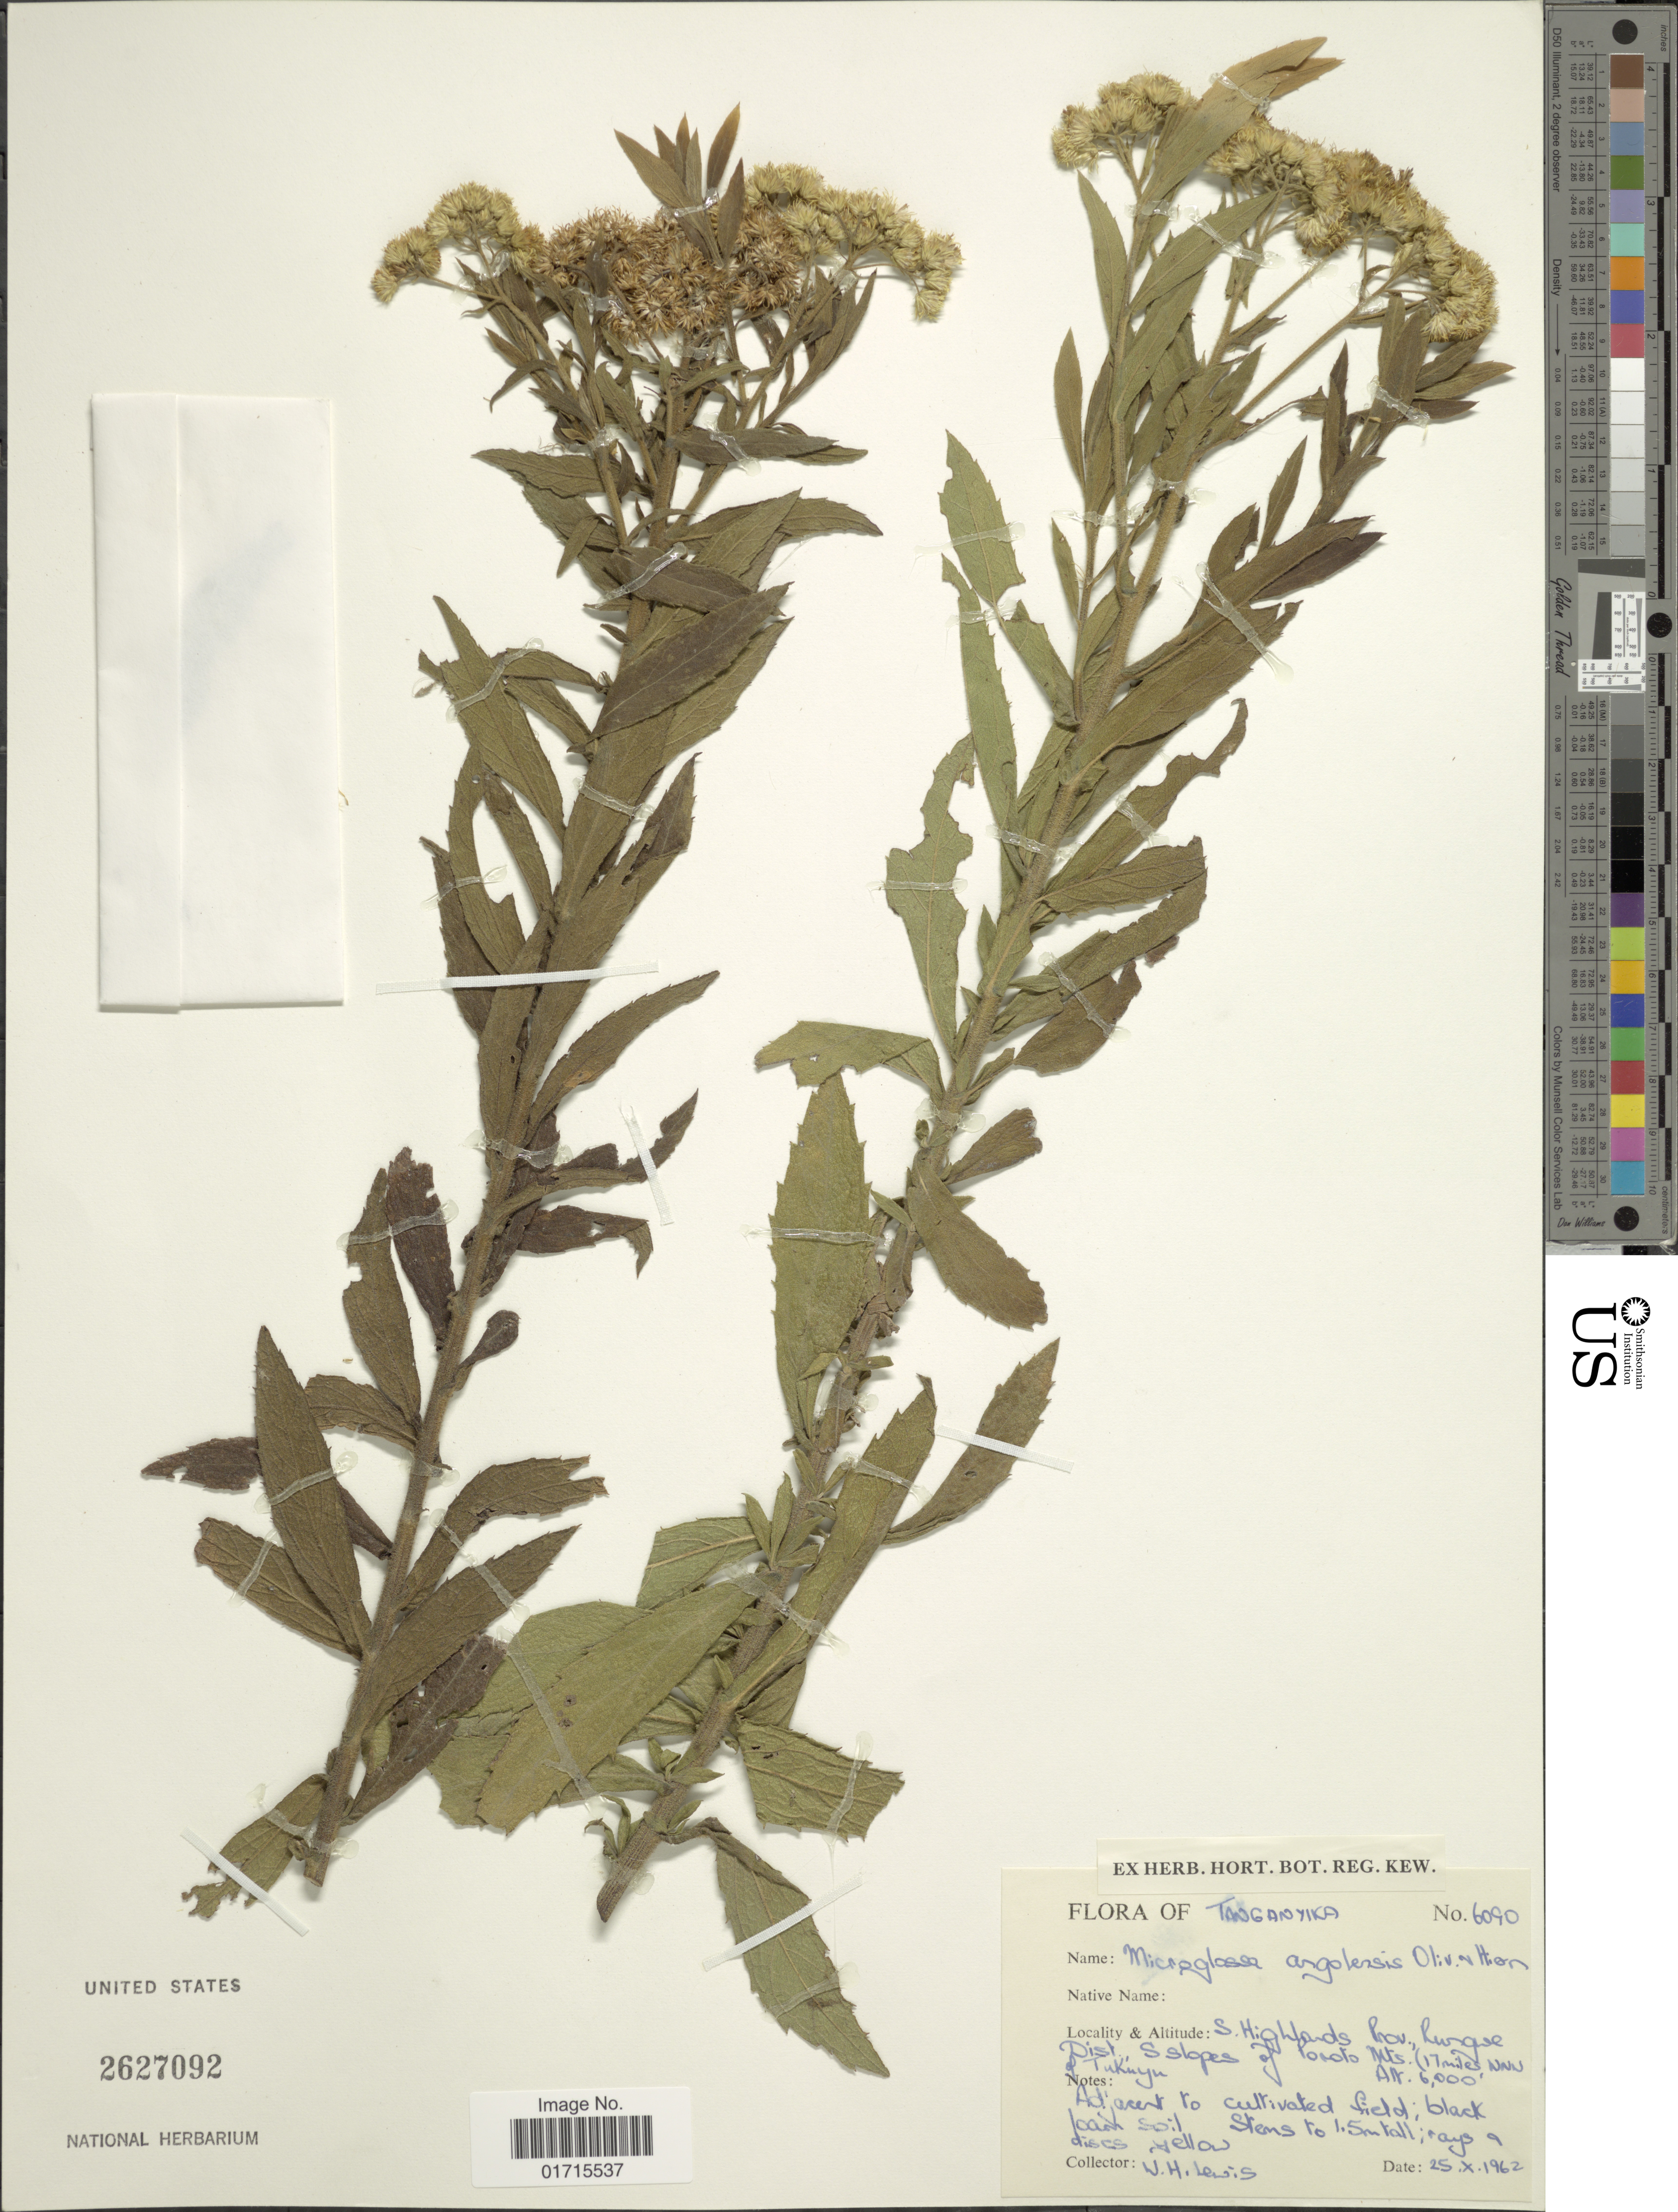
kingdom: Plantae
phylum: Tracheophyta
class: Magnoliopsida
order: Asterales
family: Asteraceae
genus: Microglossa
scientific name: Microglossa angolensis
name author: Oliv. & Hiern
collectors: W. H. Lewis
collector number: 6090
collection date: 1962-10-25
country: Tanzania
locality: Tanganyika. S. Highlands Prov. Rungwe Dist., S slopes of Poroto Mts. (17 miles NNW of Tukuyu)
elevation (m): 1829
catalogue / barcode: US 2627092